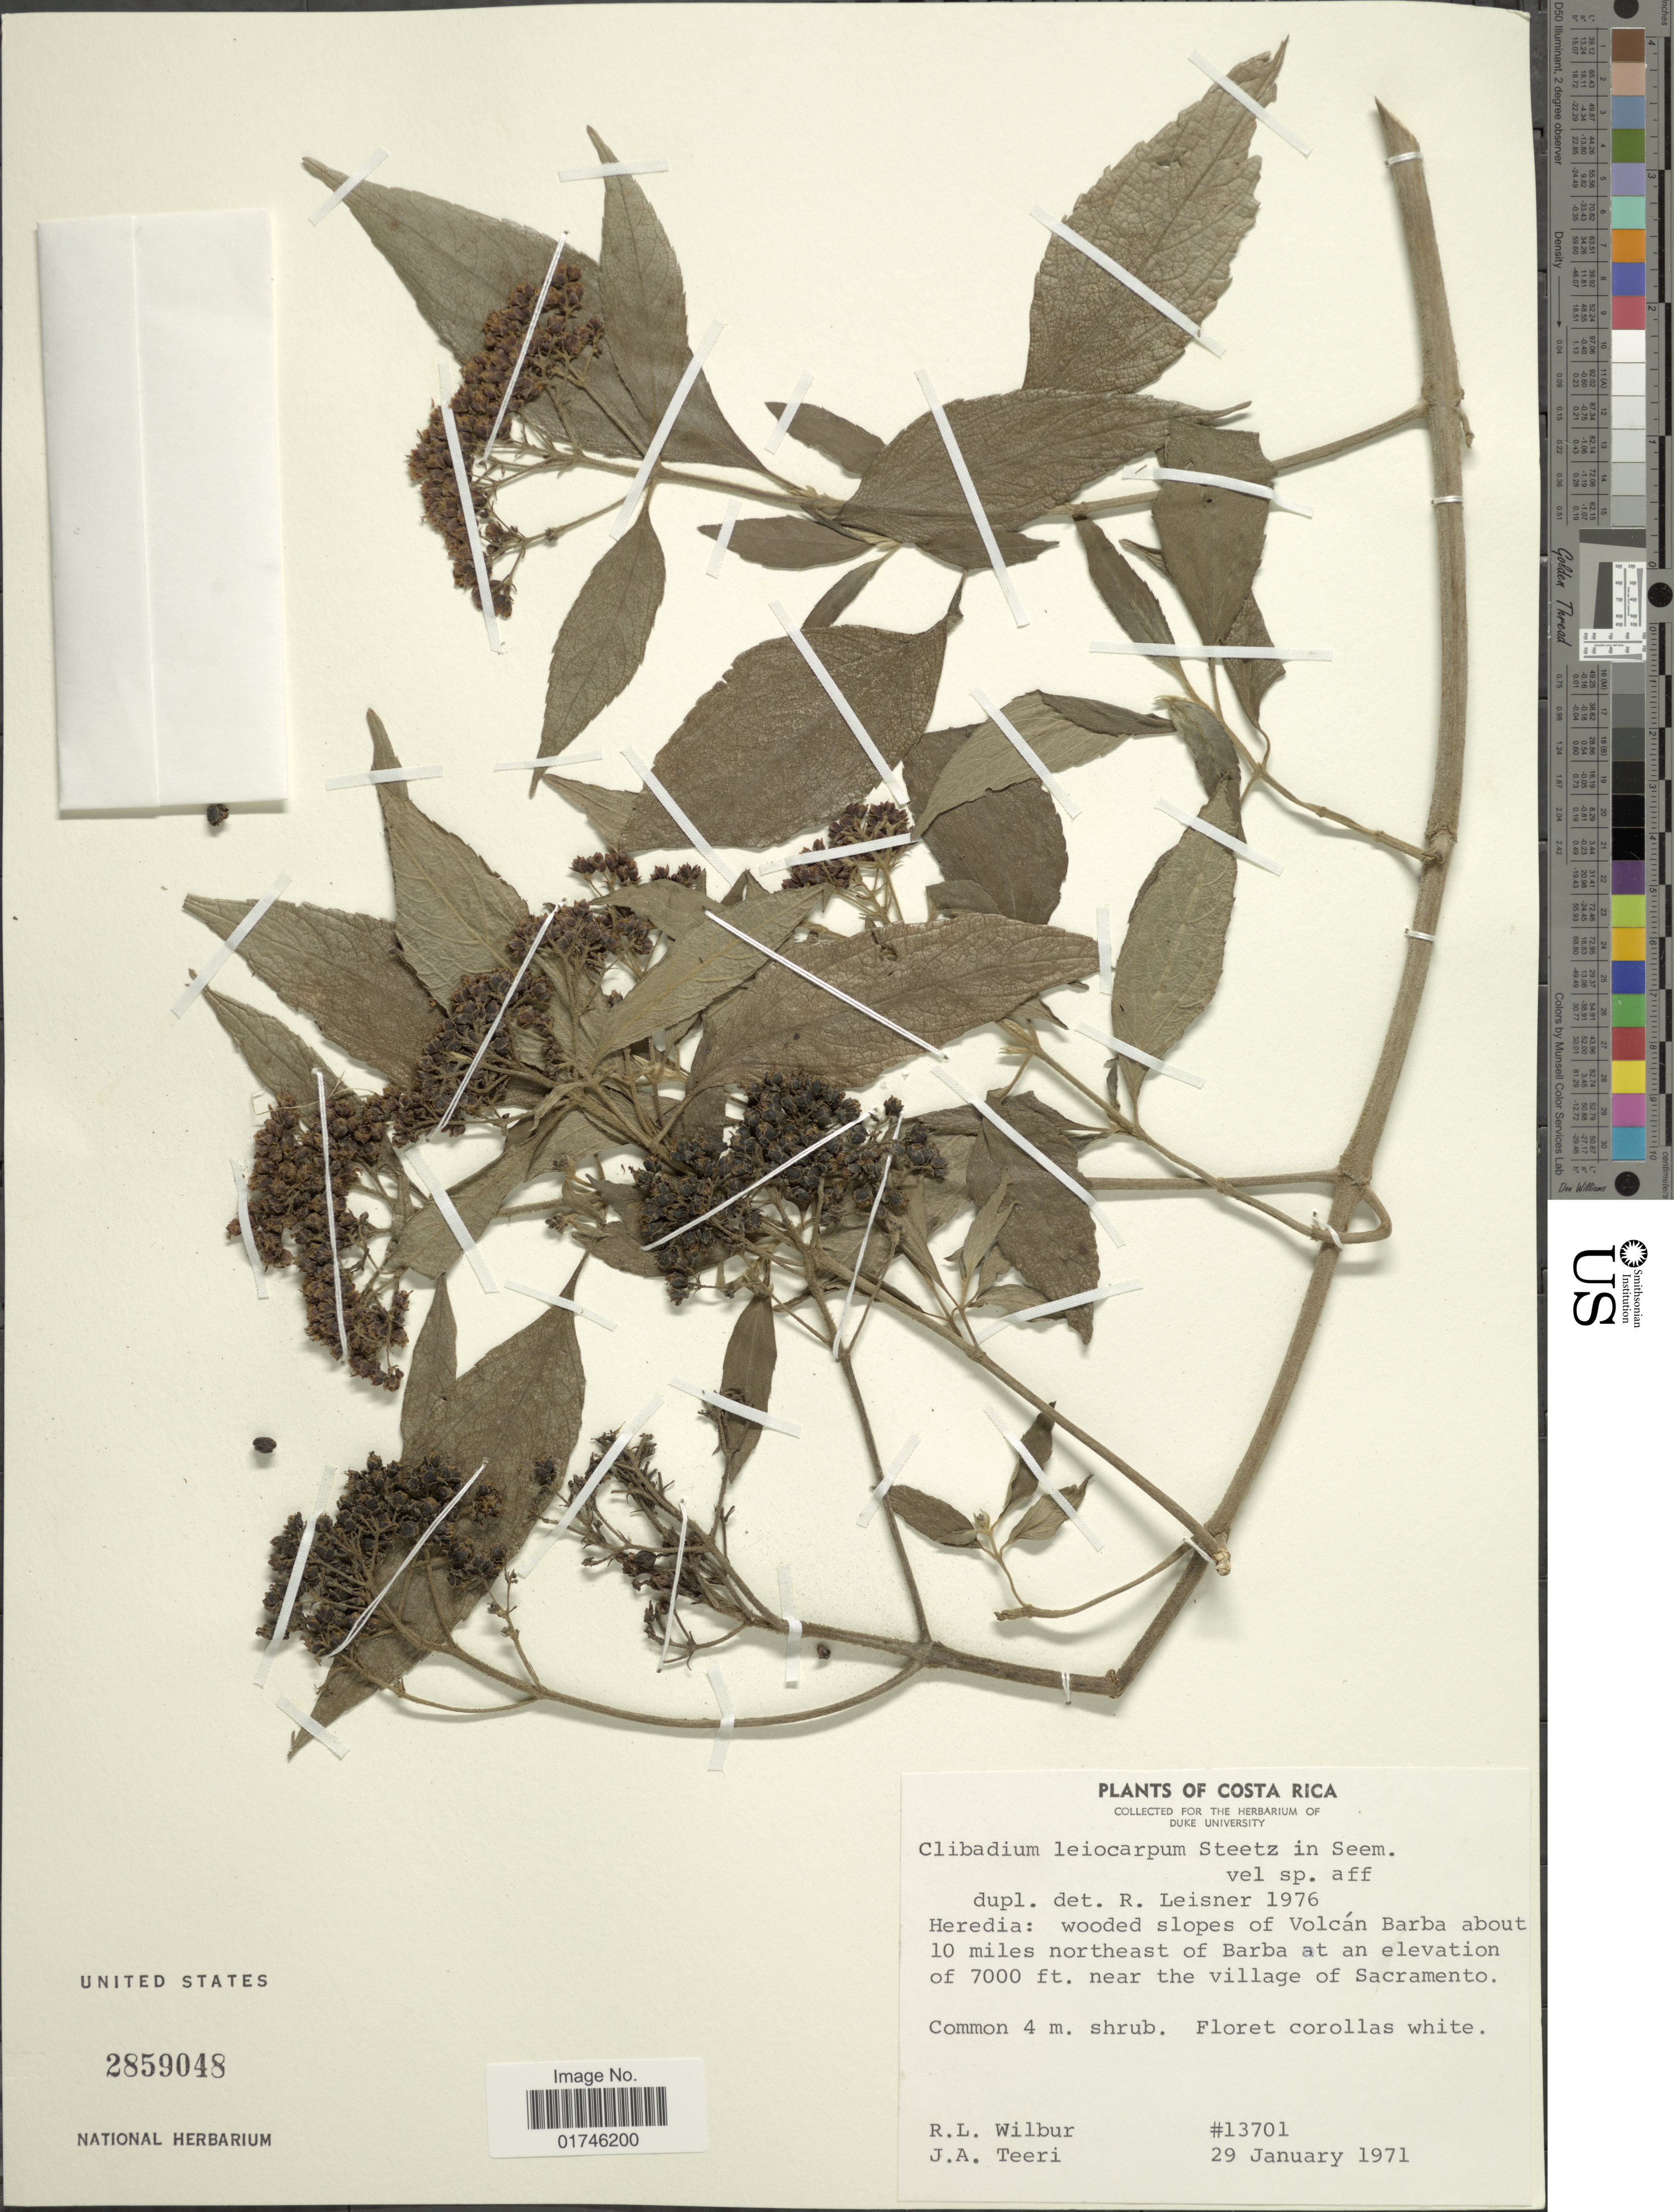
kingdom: Plantae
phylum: Tracheophyta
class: Magnoliopsida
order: Asterales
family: Asteraceae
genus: Clibadium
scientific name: Clibadium leiocarpum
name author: Steetz in Seem.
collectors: R. L. Wilbur & J. Teeri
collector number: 13701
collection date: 1971-01-29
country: Costa Rica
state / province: Heredia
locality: Heredia: wooded slope of Volcan Barba about 10 miles northeast of Barba, near the village of Scaramento.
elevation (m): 2134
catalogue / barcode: US 2859048